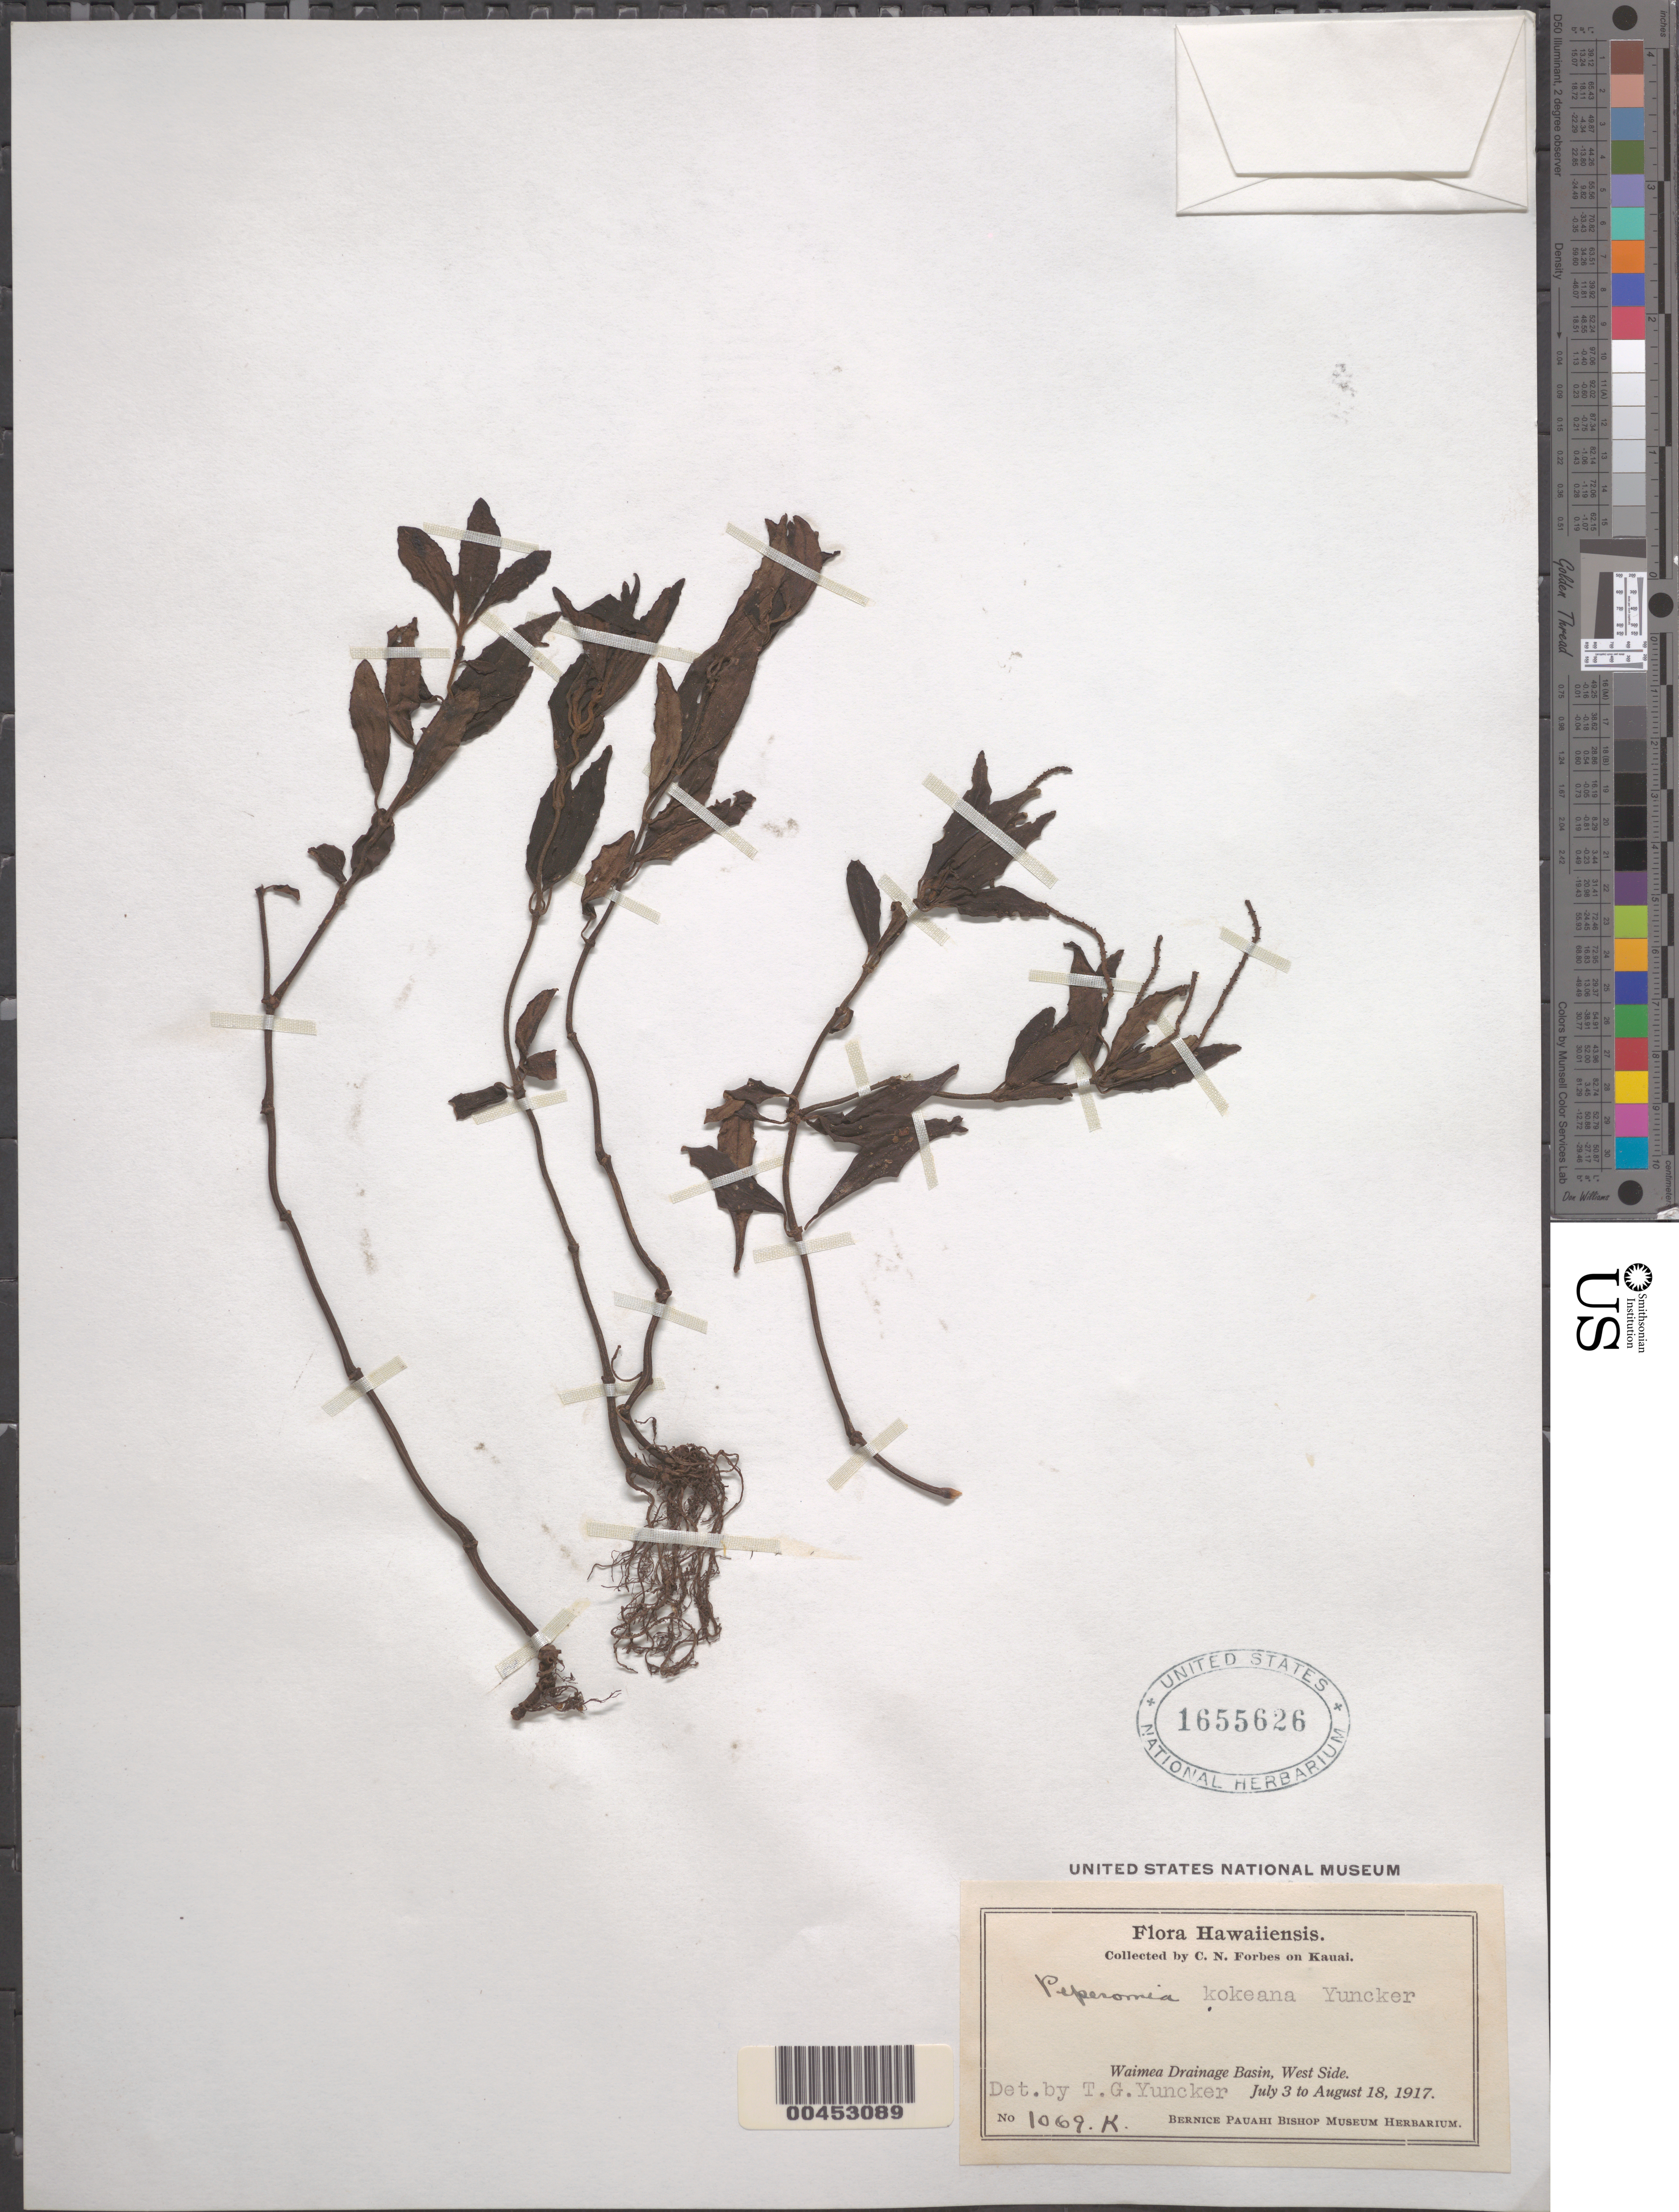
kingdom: Plantae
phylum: Tracheophyta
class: Magnoliopsida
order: Piperales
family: Piperaceae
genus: Peperomia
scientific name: Peperomia kokeana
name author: Yunck.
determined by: Yuncker, T. G.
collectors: C. N. Forbes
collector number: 1069.K.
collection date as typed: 3 Jul 1917 to 18 Aug 1917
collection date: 1917-07-03/1917-08-18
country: United States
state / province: Hawaii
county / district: Kauai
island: Kaua'i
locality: Waimea Drainage Basin, W side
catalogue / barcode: US 1655626